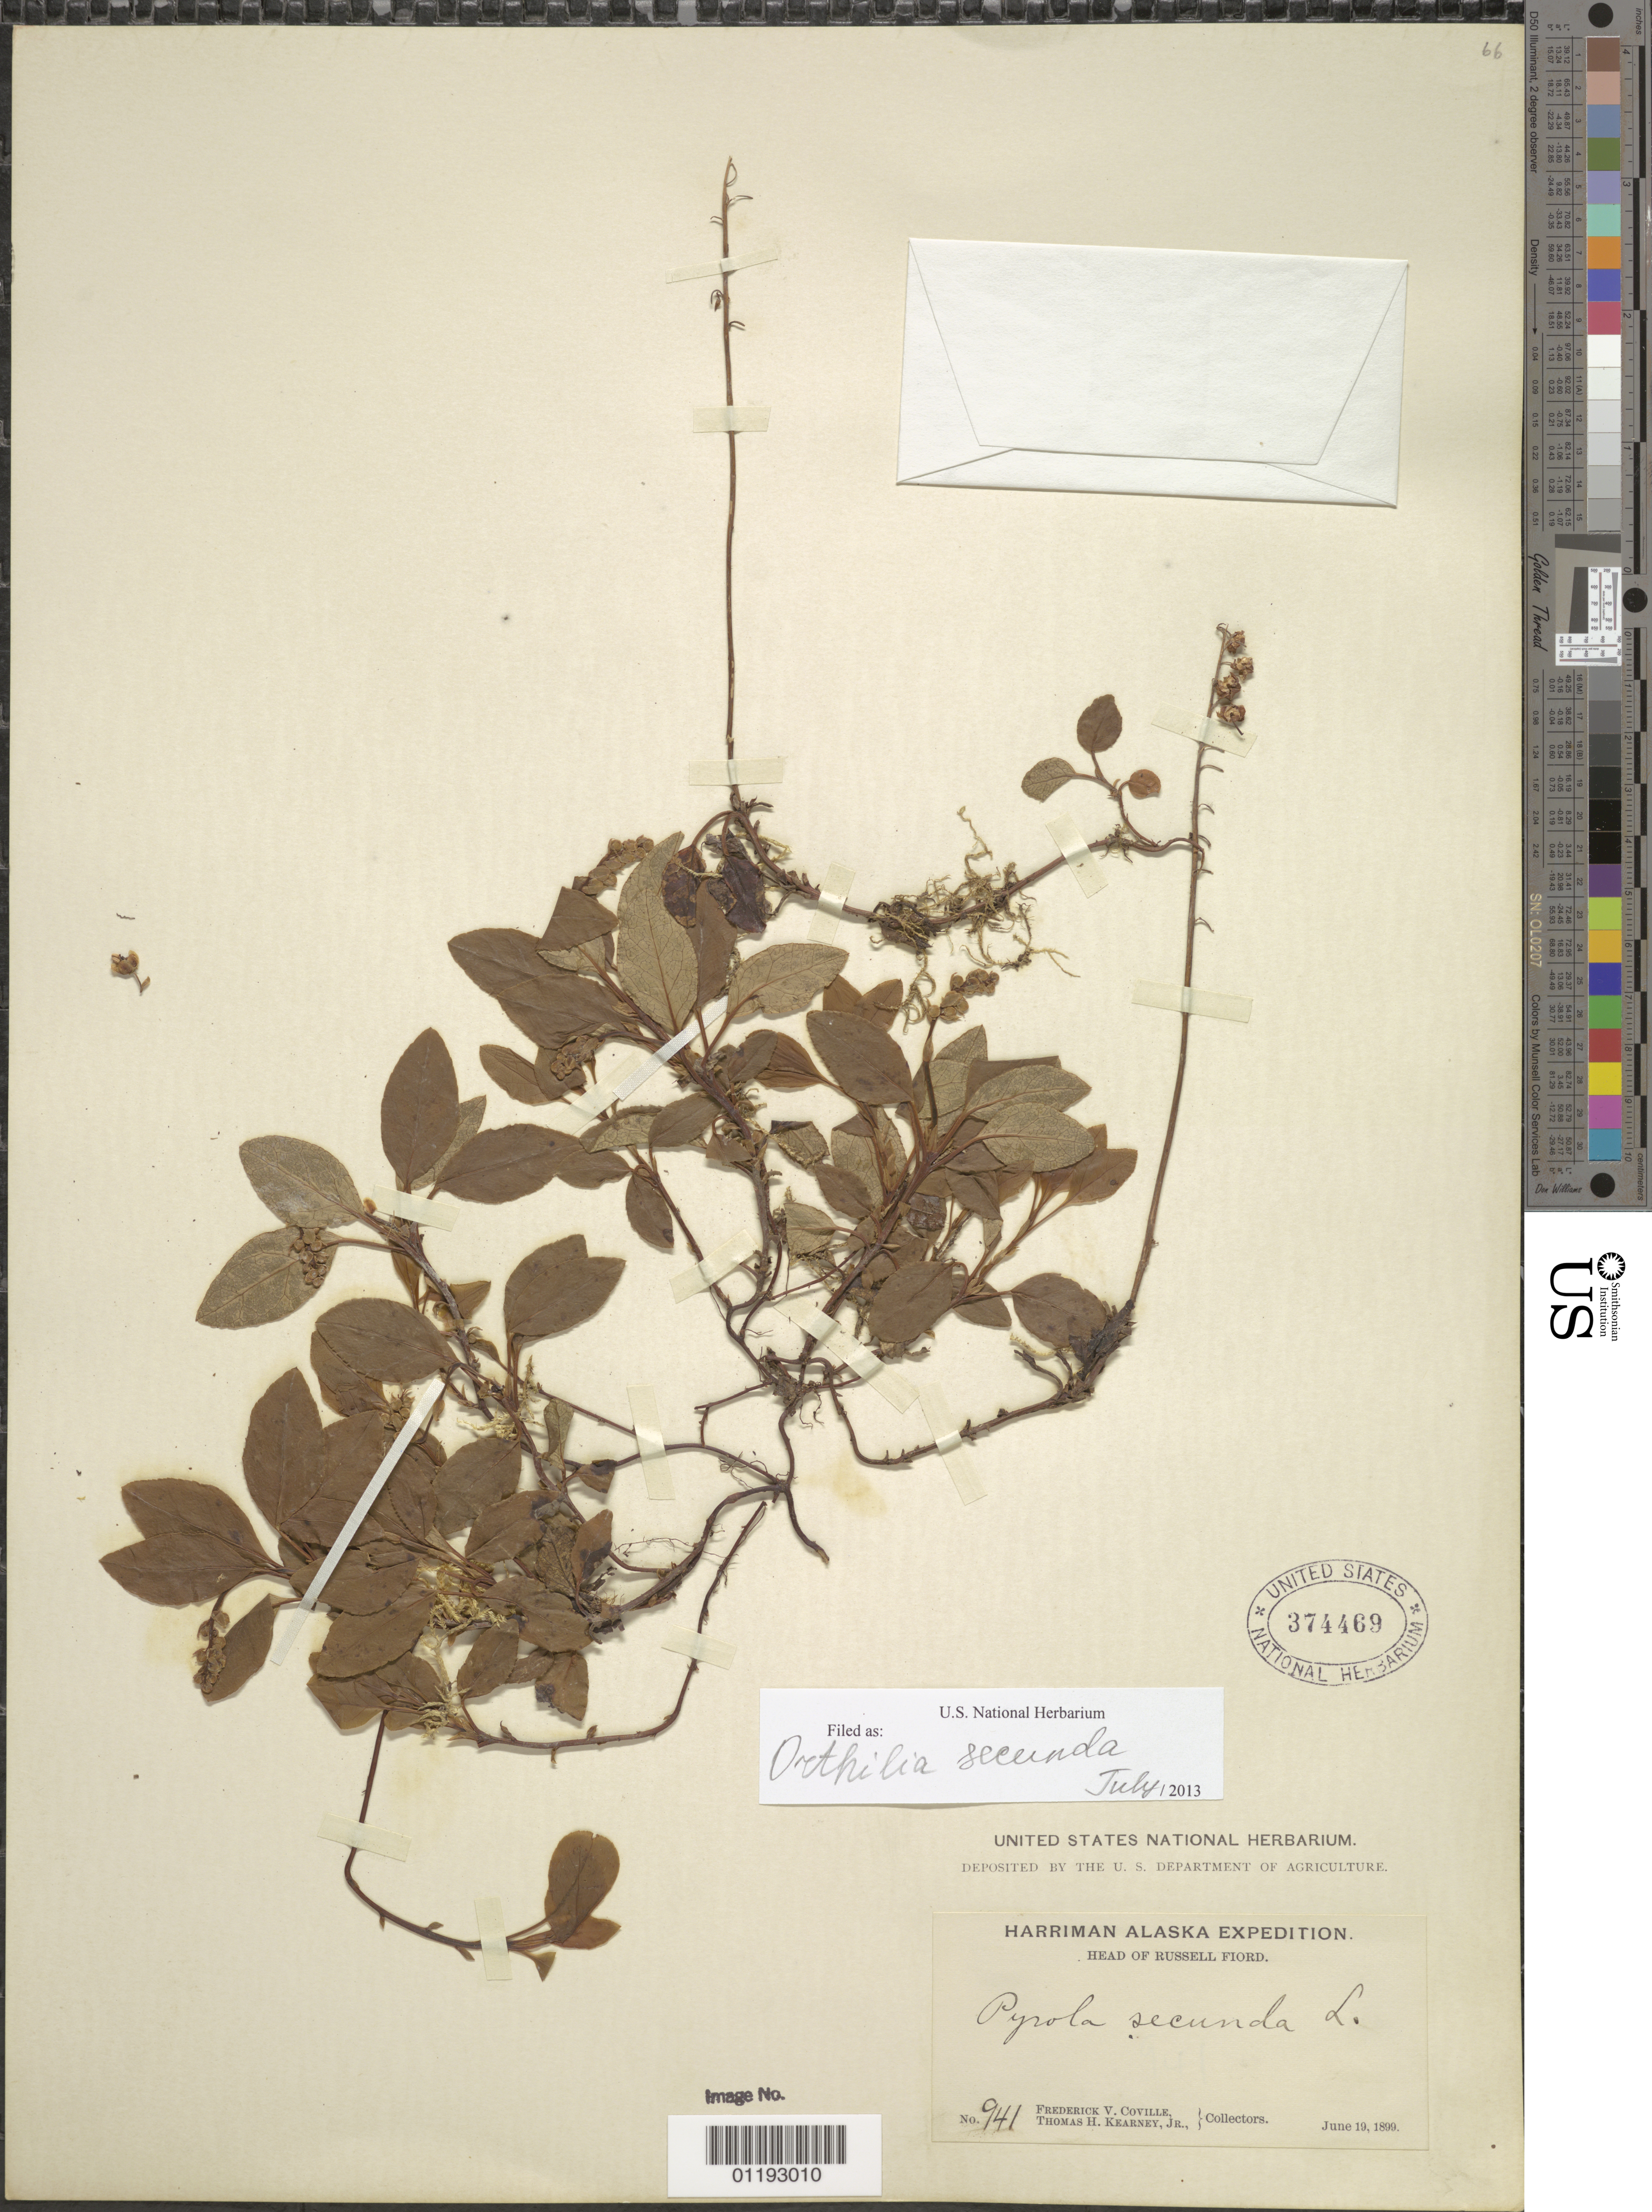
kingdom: Plantae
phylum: Tracheophyta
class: Magnoliopsida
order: Ericales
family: Ericaceae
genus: Orthilia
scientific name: Orthilia secunda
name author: (L.) House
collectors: F. V. Coville & T. H. Kearney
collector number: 941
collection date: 1899-06-19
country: United States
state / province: Alaska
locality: Head of Russelll Fjord.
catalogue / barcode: US 374469